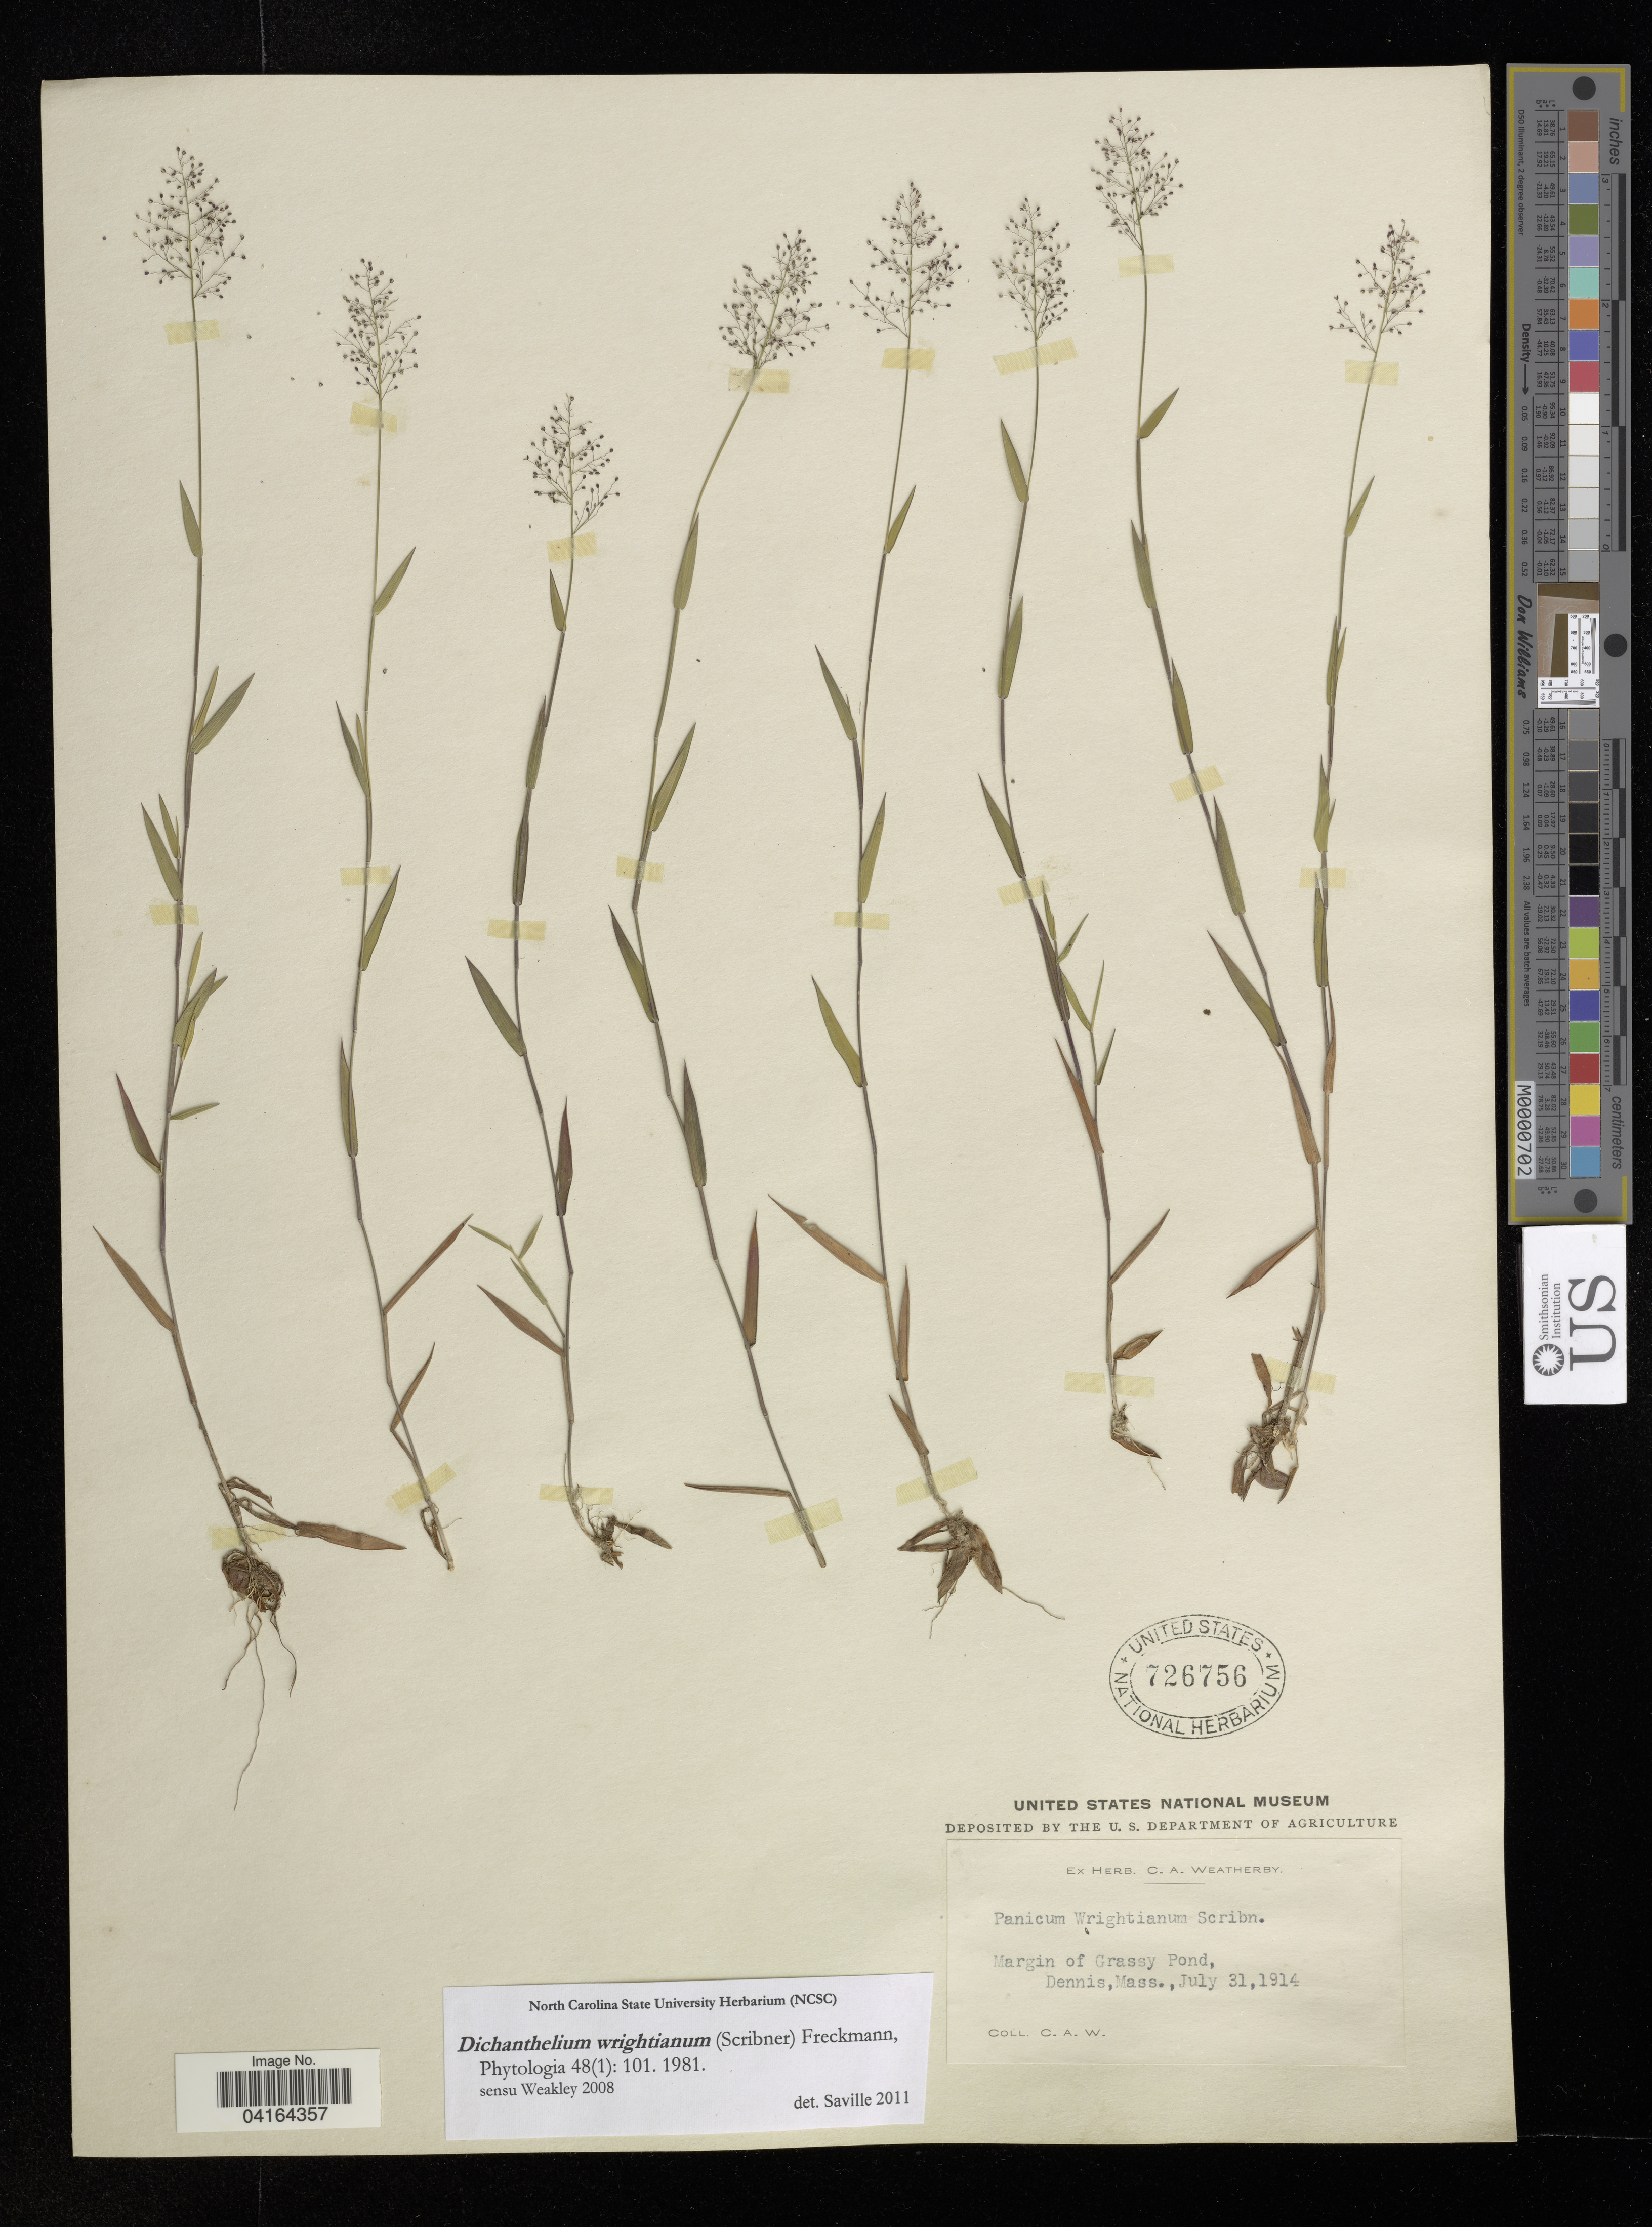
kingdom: Plantae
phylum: Tracheophyta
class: Liliopsida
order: Poales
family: Poaceae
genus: Dichanthelium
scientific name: Dichanthelium wrightianum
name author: (Scribn.) Freckmann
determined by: Saville, A. C., (NCSC), North Carolina State University (UNITED STATES)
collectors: C. A. W.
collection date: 1914-07-31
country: United States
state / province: Massachusetts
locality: Margin of Grassy Pond, Dennis.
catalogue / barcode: US 726756